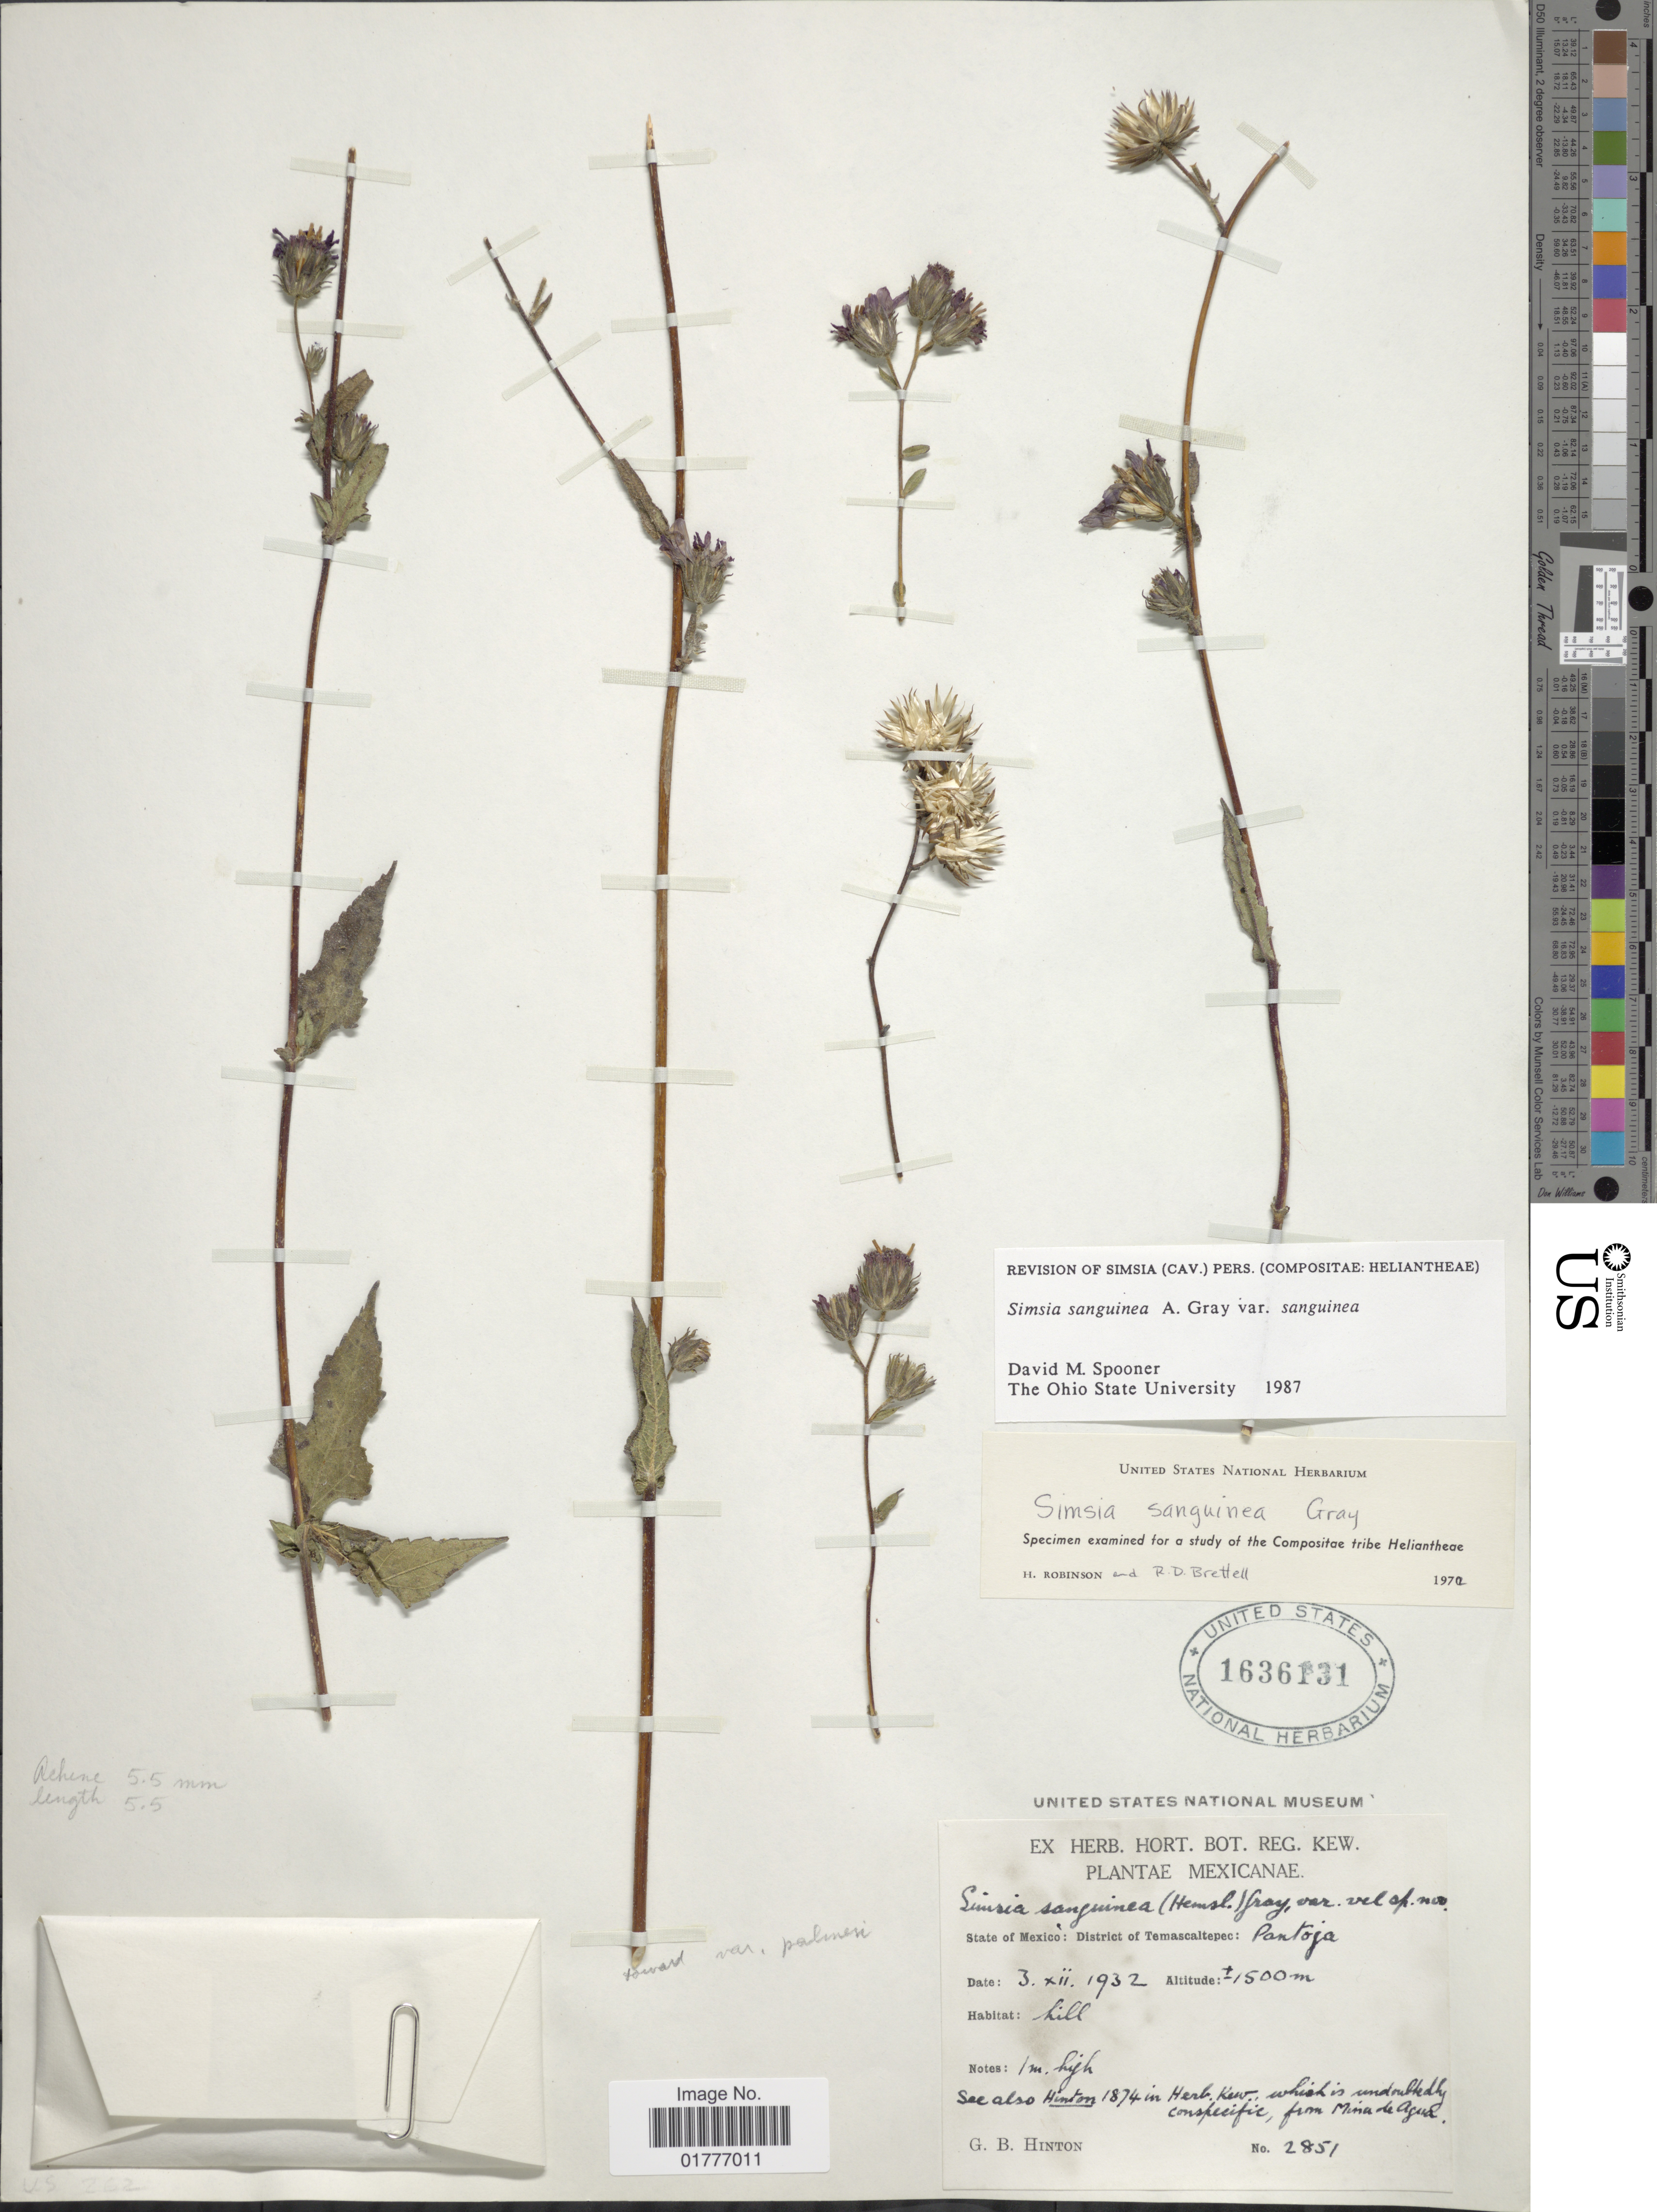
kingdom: Plantae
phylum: Tracheophyta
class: Magnoliopsida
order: Asterales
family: Asteraceae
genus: Simsia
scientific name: Simsia sanguinea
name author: A. Gray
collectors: G. B. Hinton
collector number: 2851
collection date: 1932-12-03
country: Mexico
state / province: México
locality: State of Mexico: District of Temascaltepec: Pantoja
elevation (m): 1500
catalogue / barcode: US 1636131